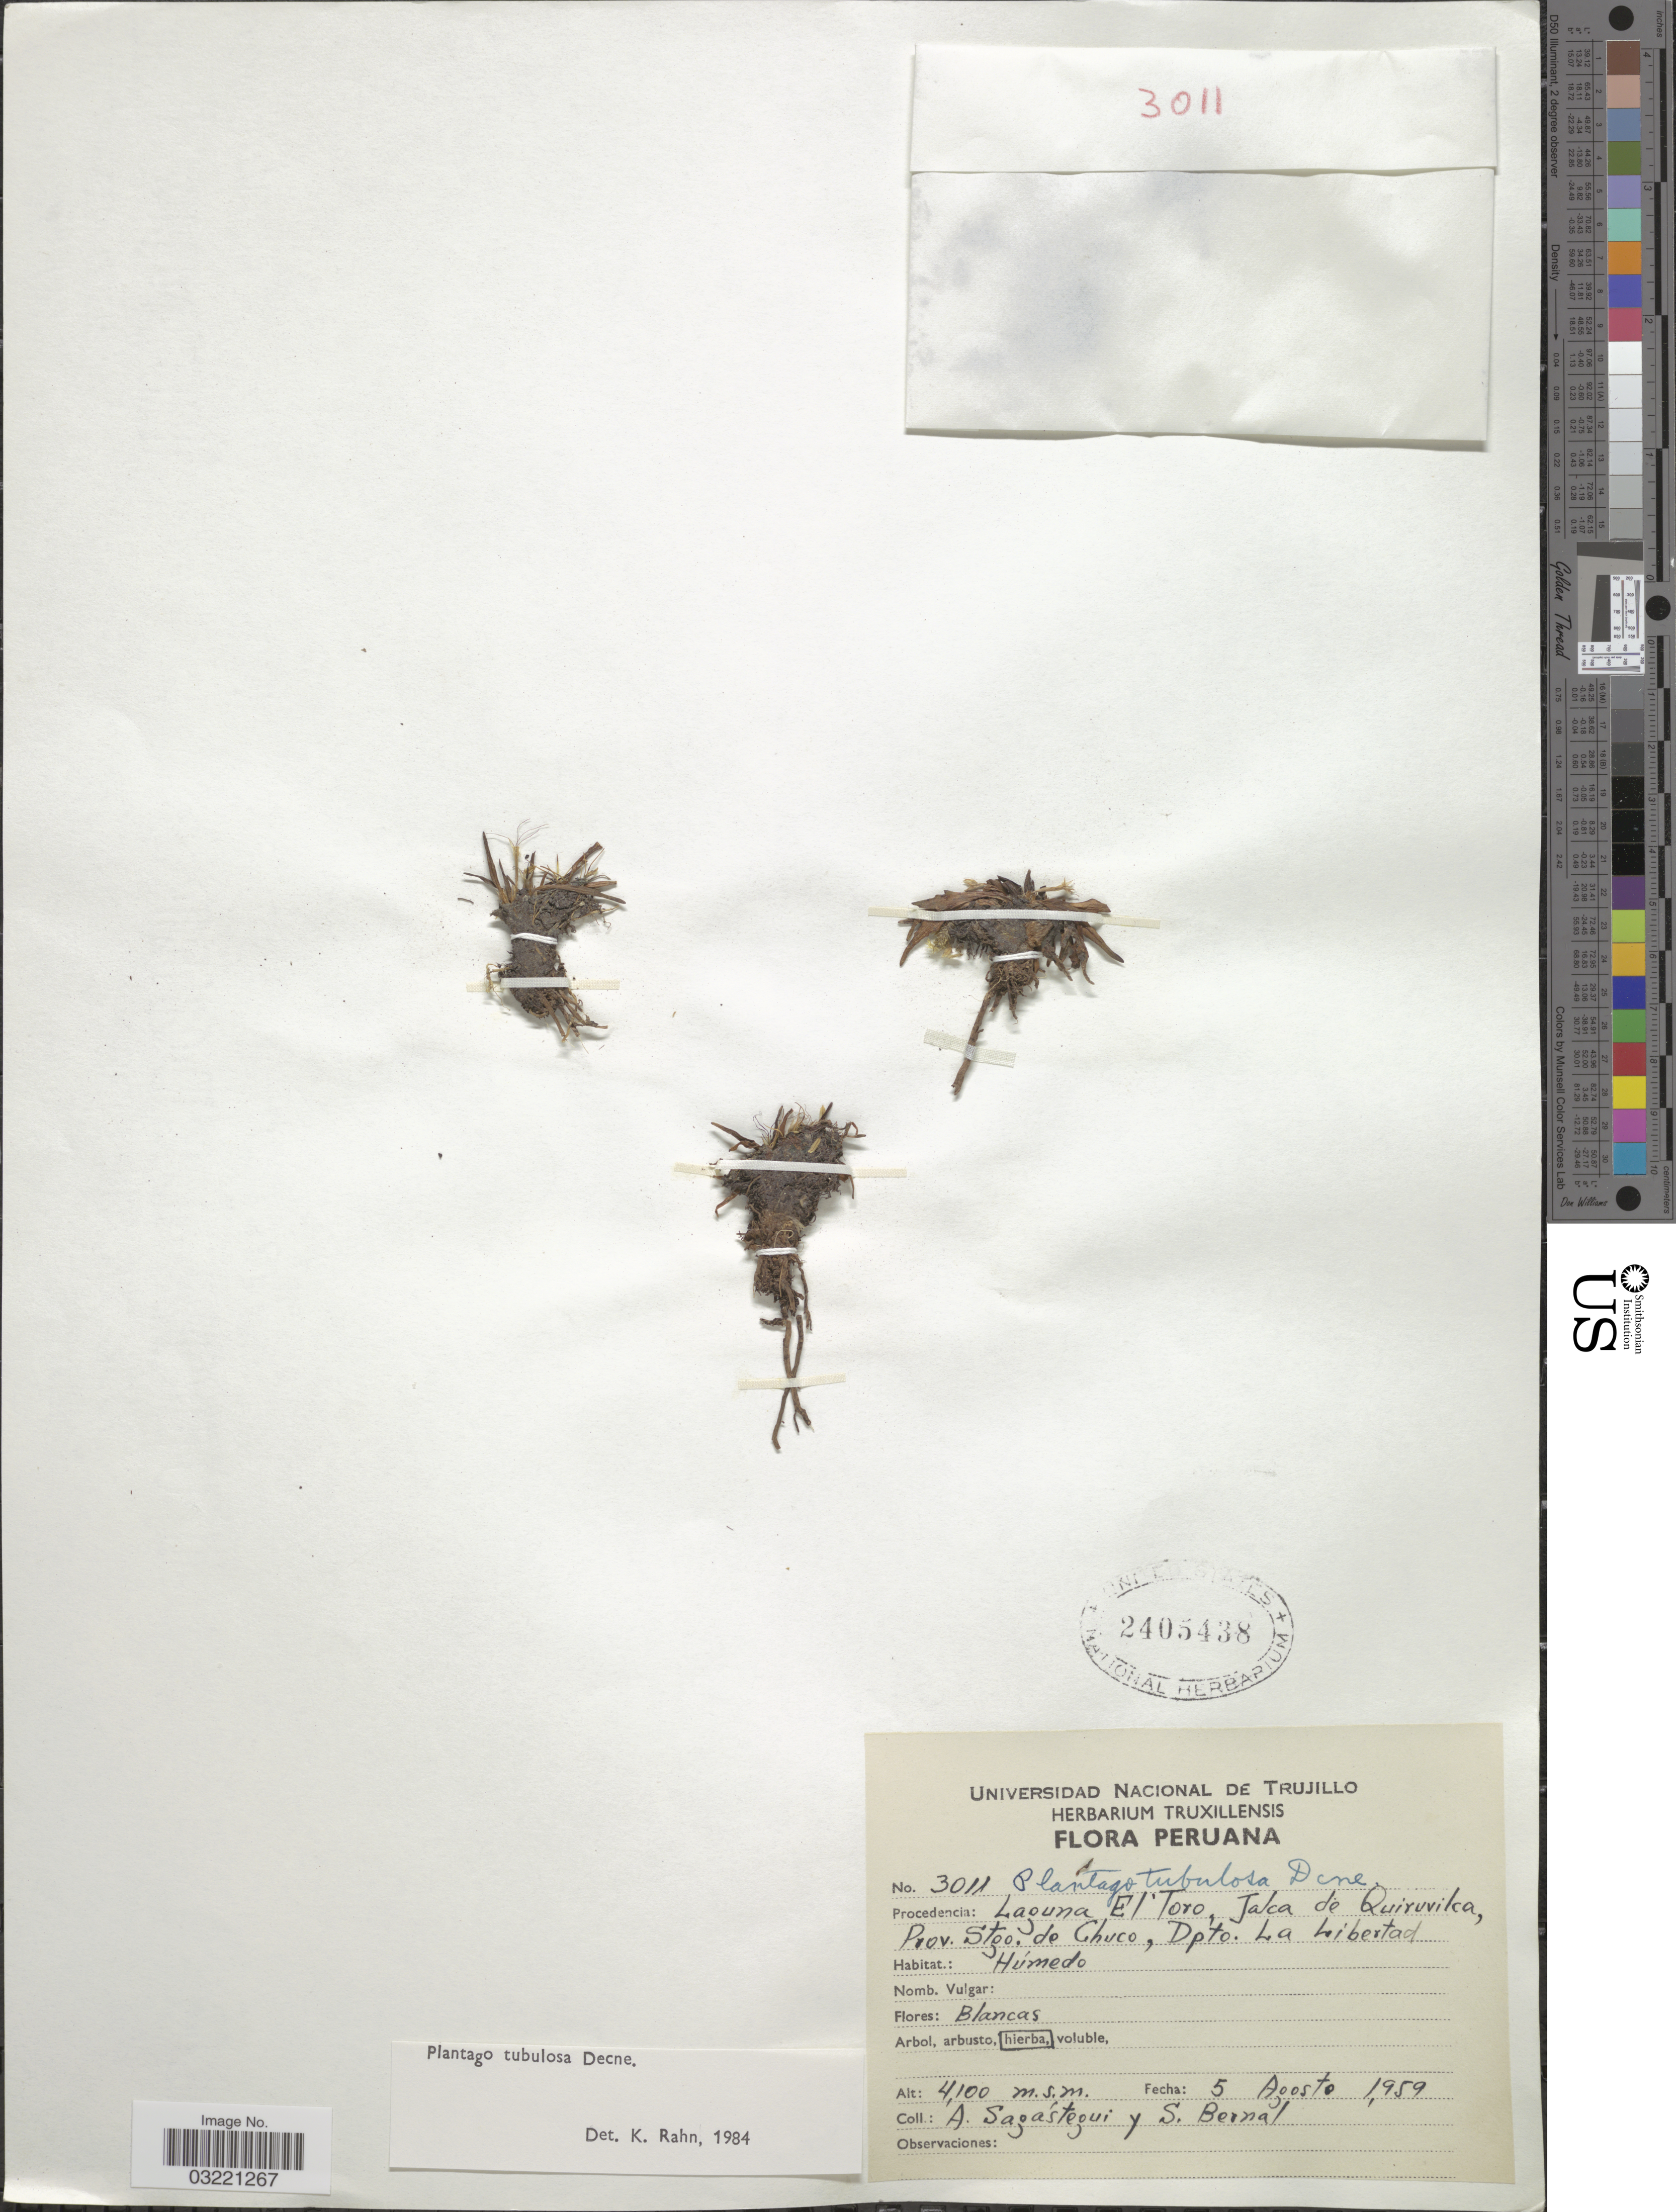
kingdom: Plantae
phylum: Tracheophyta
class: Magnoliopsida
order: Lamiales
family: Plantaginaceae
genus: Plantago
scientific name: Plantago tubulosa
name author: Decne.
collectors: A. Sagastegui & S. Bernal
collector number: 3011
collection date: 1959-08-05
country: Peru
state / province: La Libertad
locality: Laguna El Toro, Jalca de Quiruvilca, Prov. Stgo. de Chuco, Dpto. La Libertad.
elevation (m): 4100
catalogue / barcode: US 2405438